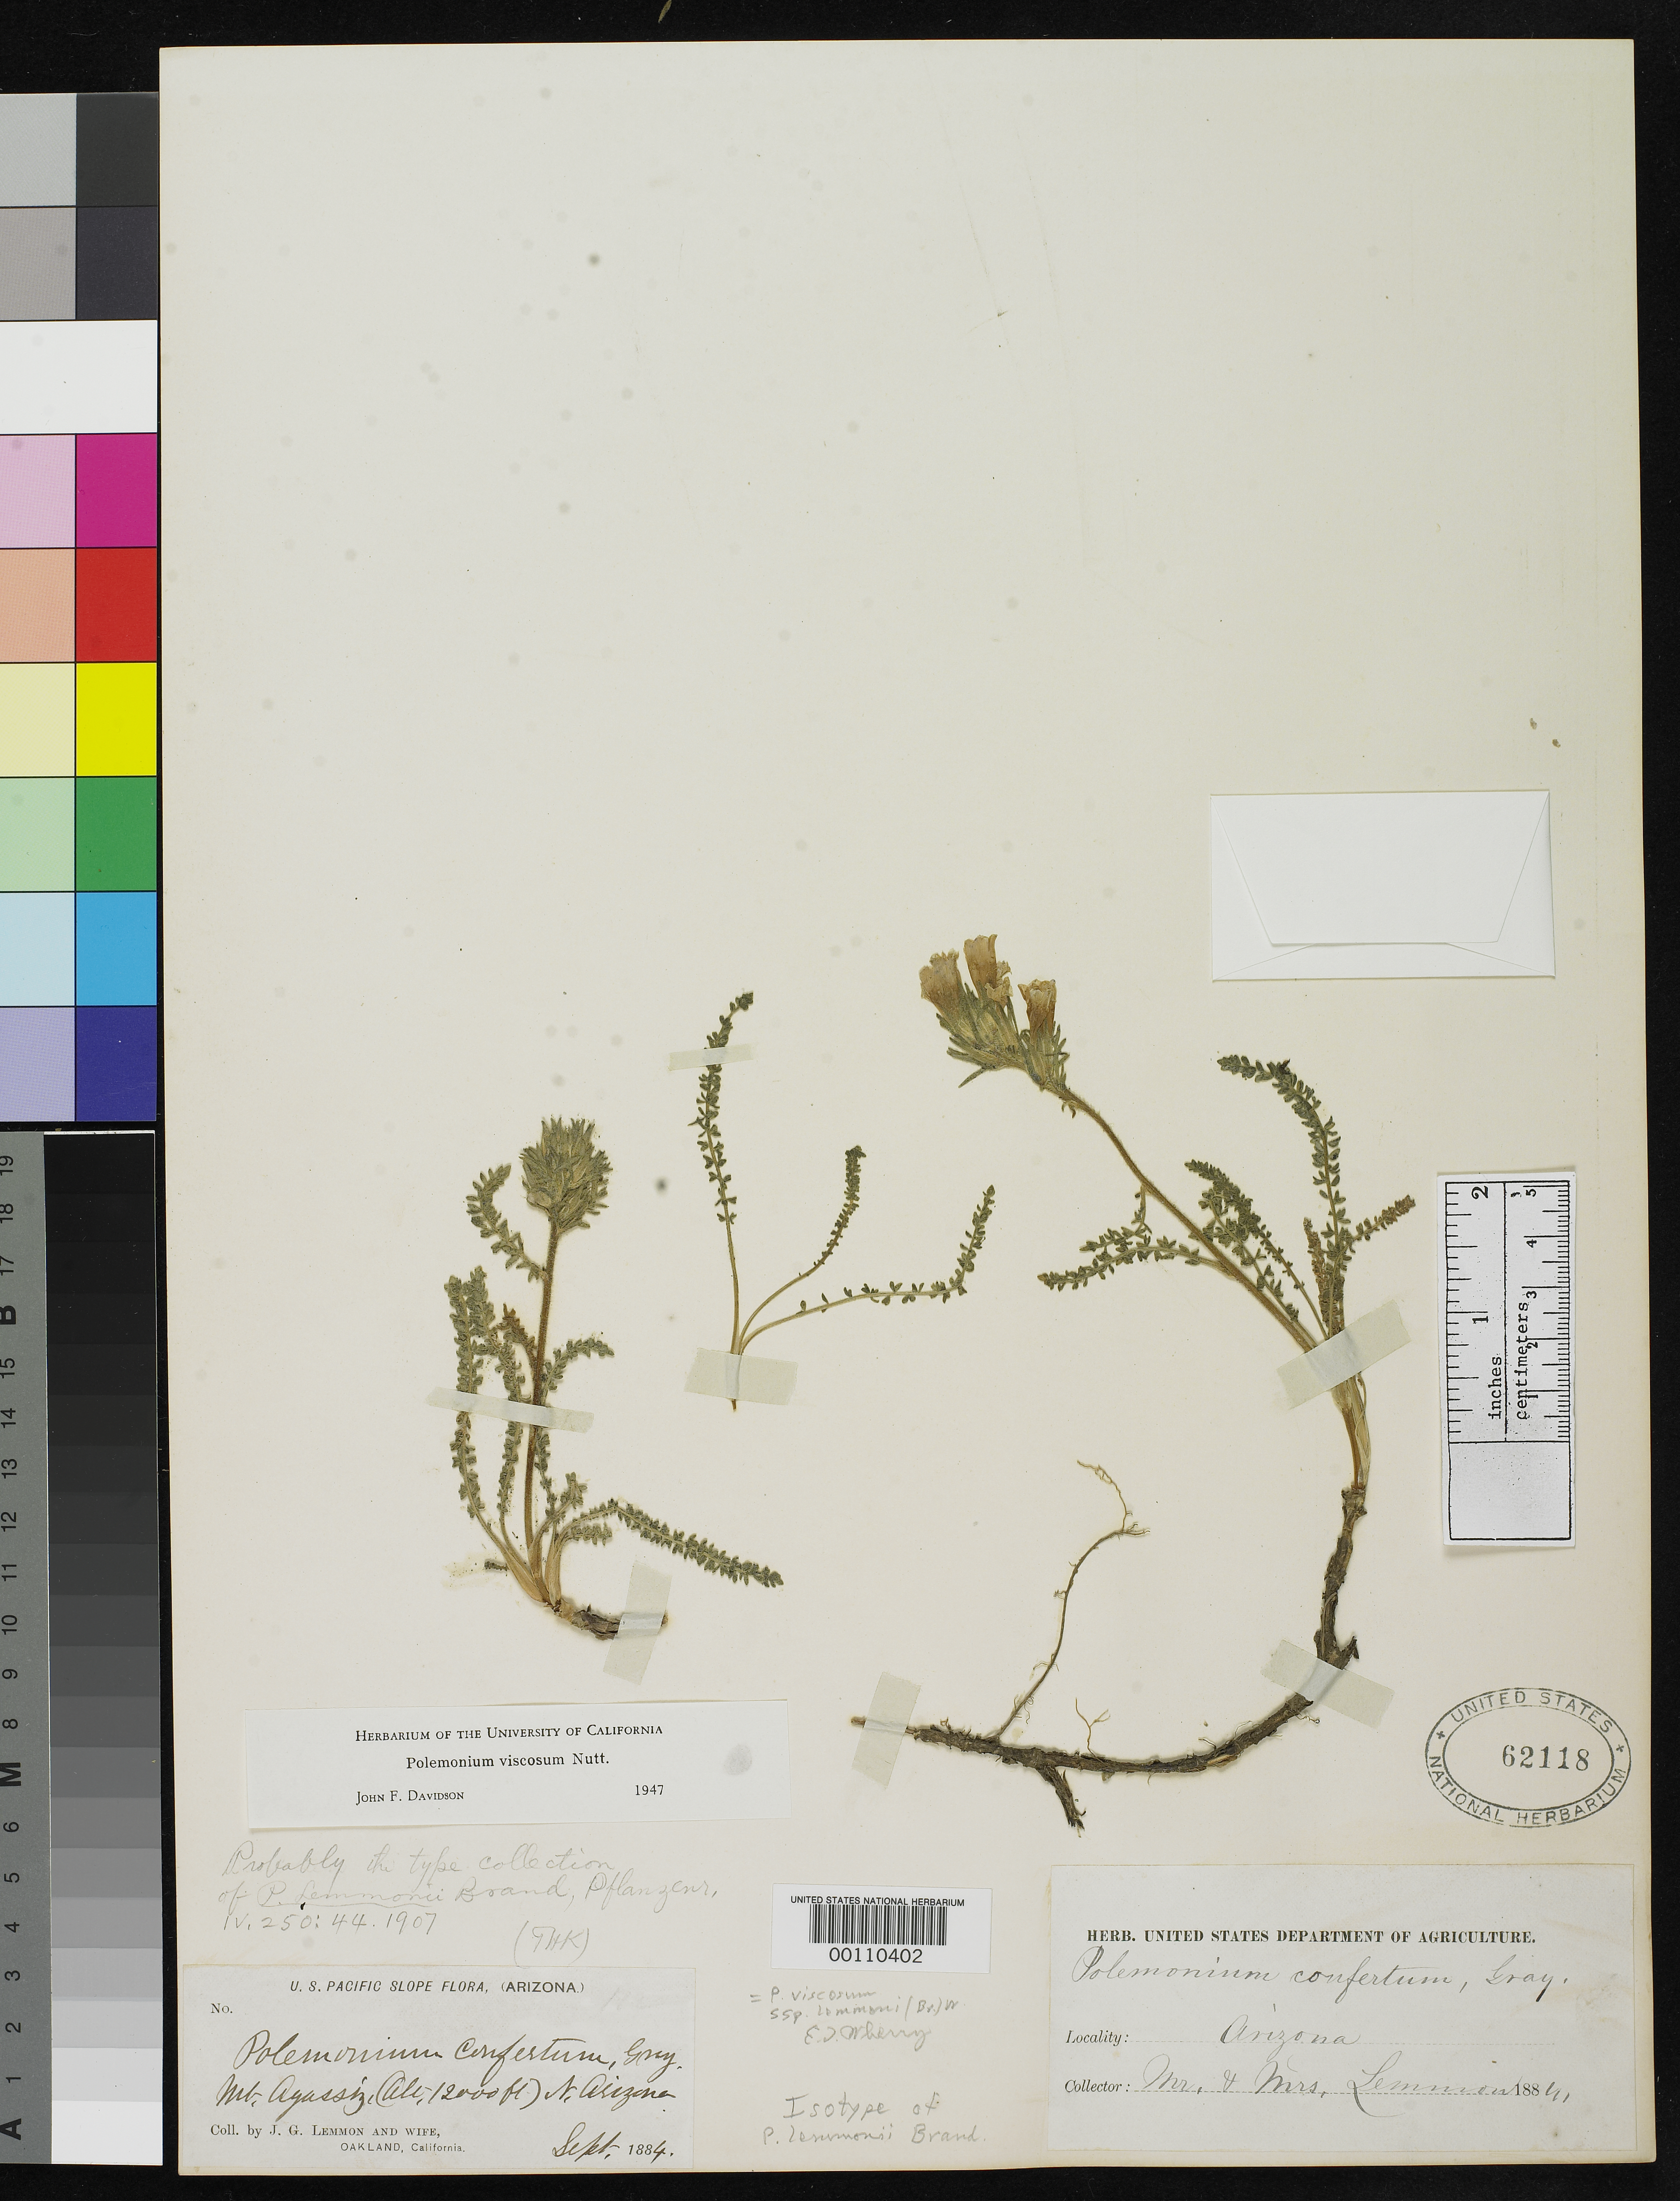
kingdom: Plantae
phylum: Tracheophyta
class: Magnoliopsida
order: Ericales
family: Polemoniaceae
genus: Polemonium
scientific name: Polemonium lemmonii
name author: Brand in Engl.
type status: Type Collection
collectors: J. G. Lemmon & J. Lemmon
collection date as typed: Sep 1884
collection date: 1884-09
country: United States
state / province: Arizona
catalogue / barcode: US 62118